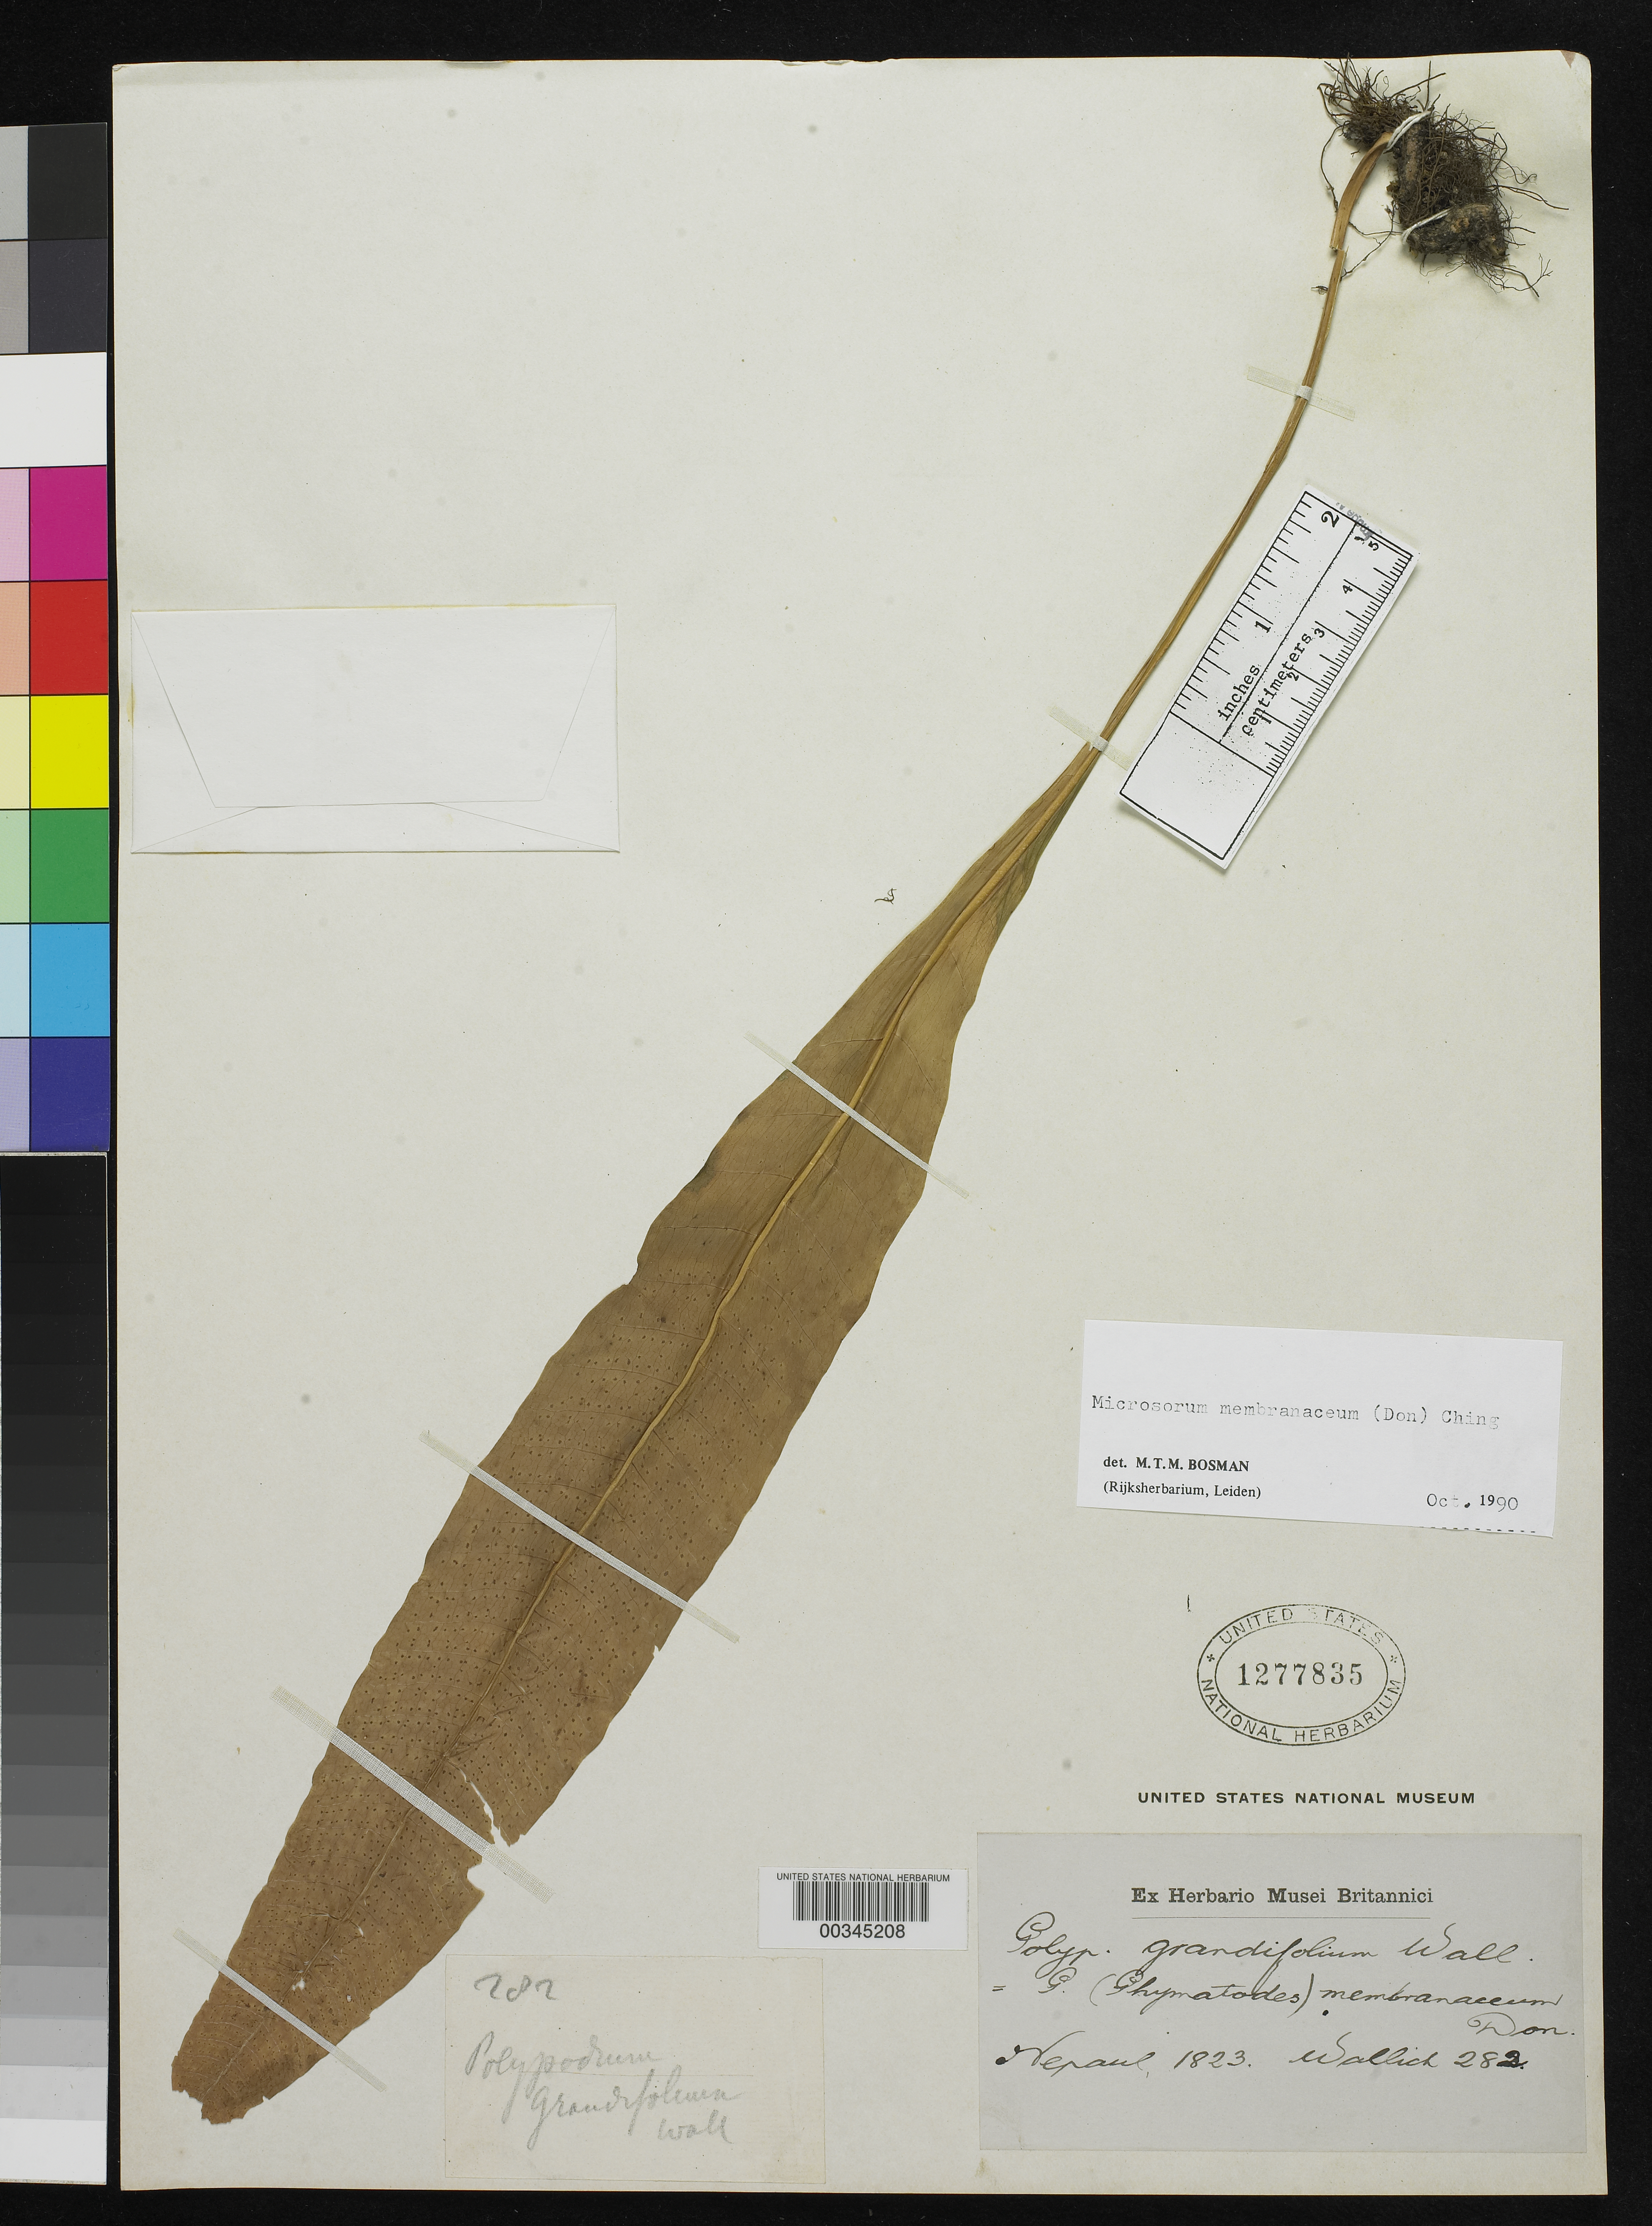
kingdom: Plantae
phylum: Tracheophyta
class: Polypodiopsida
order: Polypodiales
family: Polypodiaceae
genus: Polypodium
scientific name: Polypodium grandifolium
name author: Wall. ex Bedd.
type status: Type Collection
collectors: N. Wallich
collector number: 282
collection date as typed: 1823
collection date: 1823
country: Nepal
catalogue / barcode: US 1277835